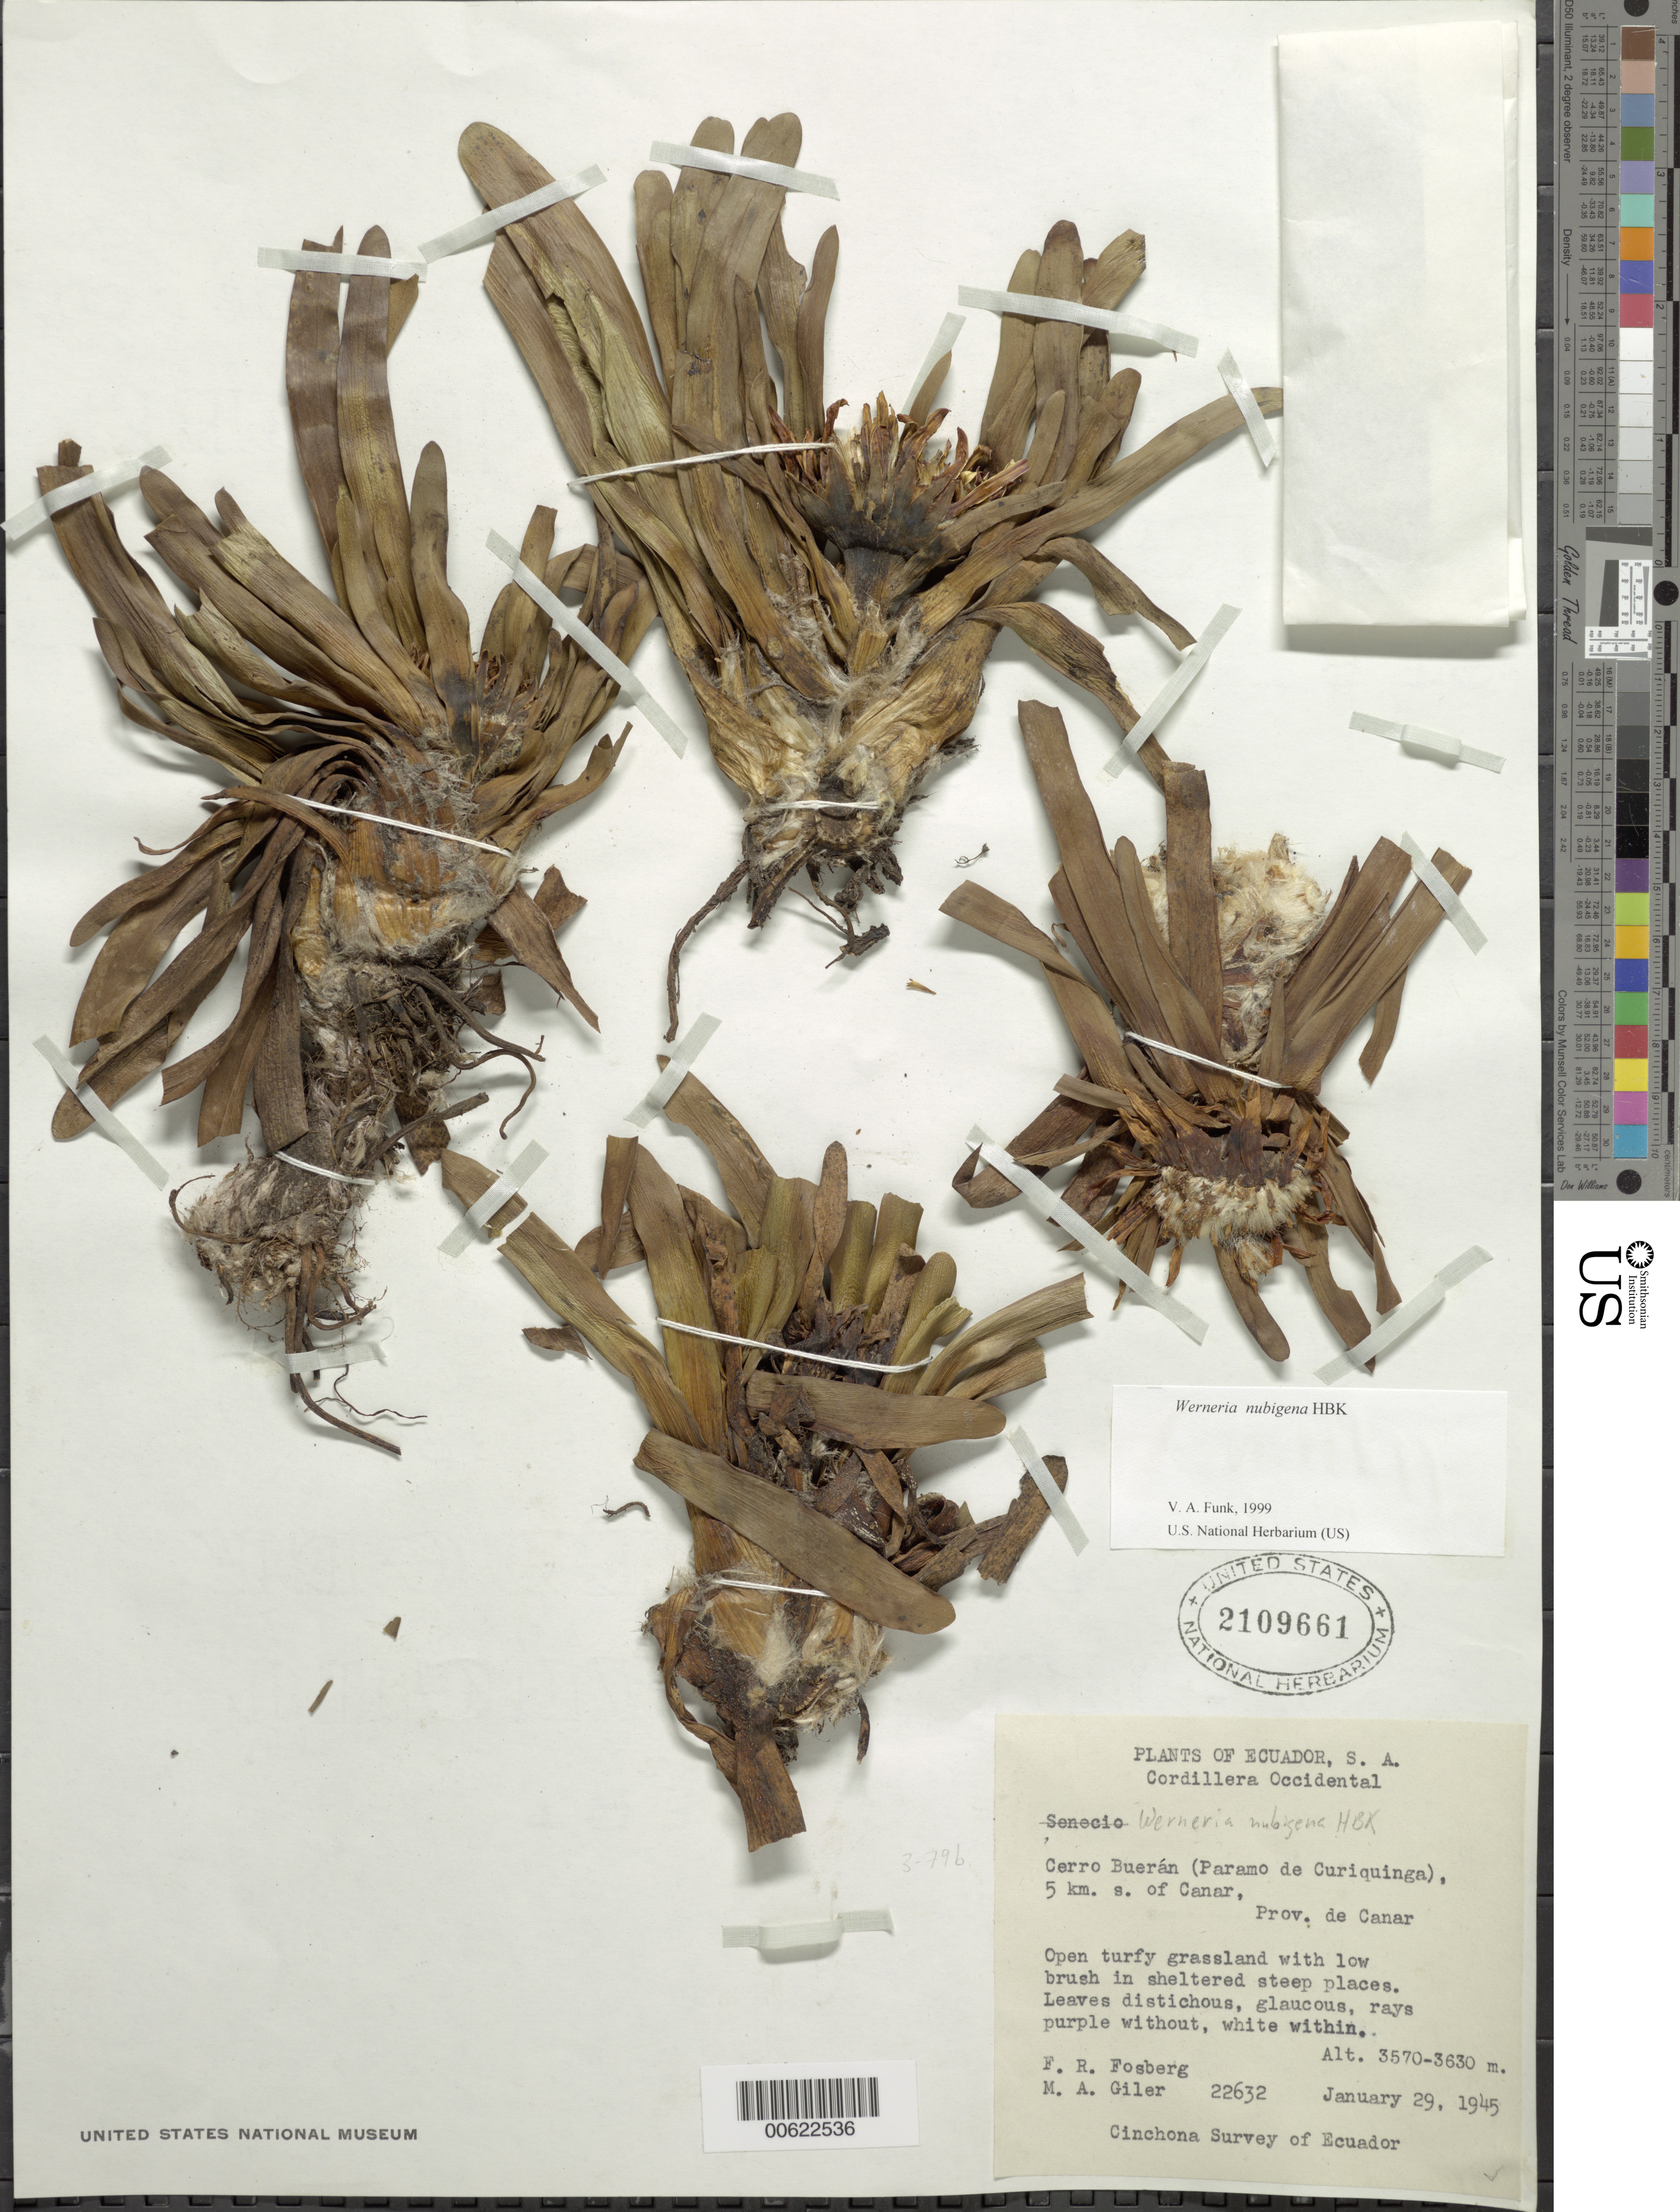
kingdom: Plantae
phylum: Tracheophyta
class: Magnoliopsida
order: Asterales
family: Asteraceae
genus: Werneria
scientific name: Werneria nubigena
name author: Kunth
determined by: Funk, Vicki A., (BOT), Smithsonian Institution - National Museum of Natural History (UNITED STATES)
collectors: F. R. Fosberg & M. Gíler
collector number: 22632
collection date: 1945-01-29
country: Ecuador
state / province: Cañar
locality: Cordillera Occidental; Cerro Buerán (Páramo de Curiquinga), 5 km S of Cañar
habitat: Open turfy grassland with low brush in sheltered steep places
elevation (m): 3570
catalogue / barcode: US 2109661